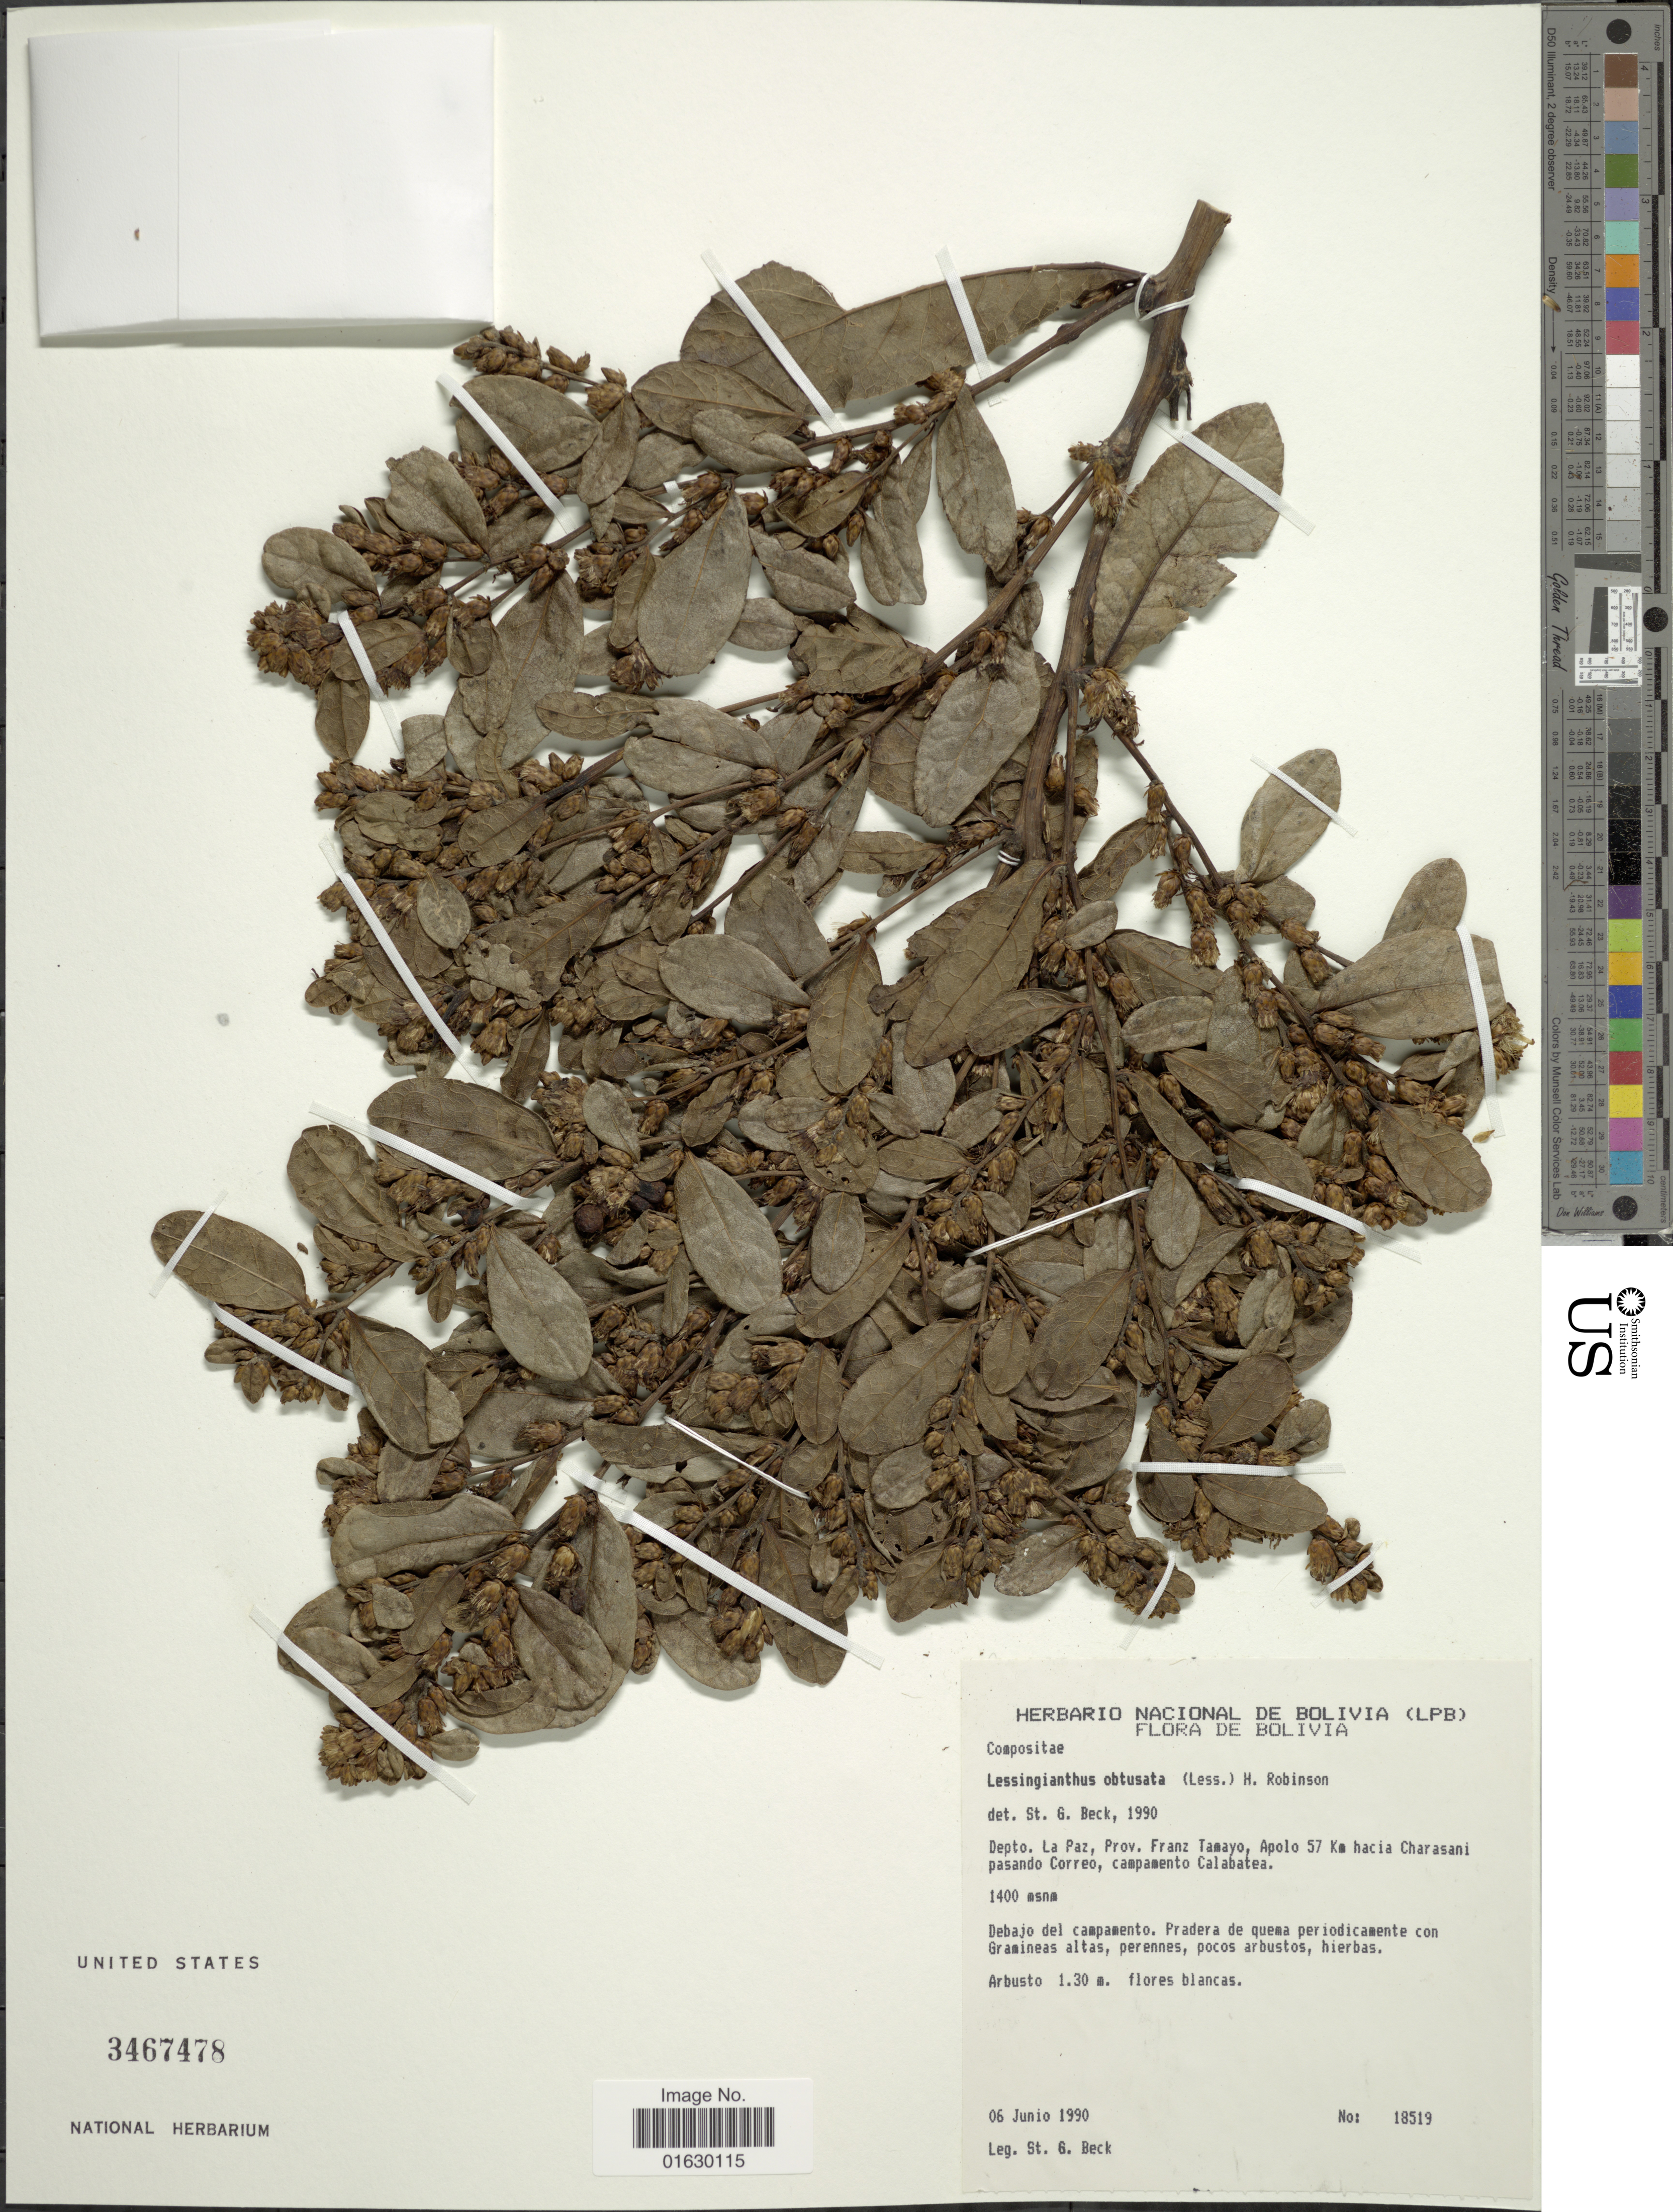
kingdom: Plantae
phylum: Tracheophyta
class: Magnoliopsida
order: Asterales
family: Asteraceae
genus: Lessingianthus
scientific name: Lessingianthus obtusatus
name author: (Less.) H. Rob.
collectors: S. G. Beck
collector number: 18519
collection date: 1990-06-06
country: Bolivia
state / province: La Paz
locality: Depto. La Paz, Prov. Franz Tamayo, Apolo 57 km hacia Charasani pasando Correo, campamento Calabatea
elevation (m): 1400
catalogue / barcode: US 3467478